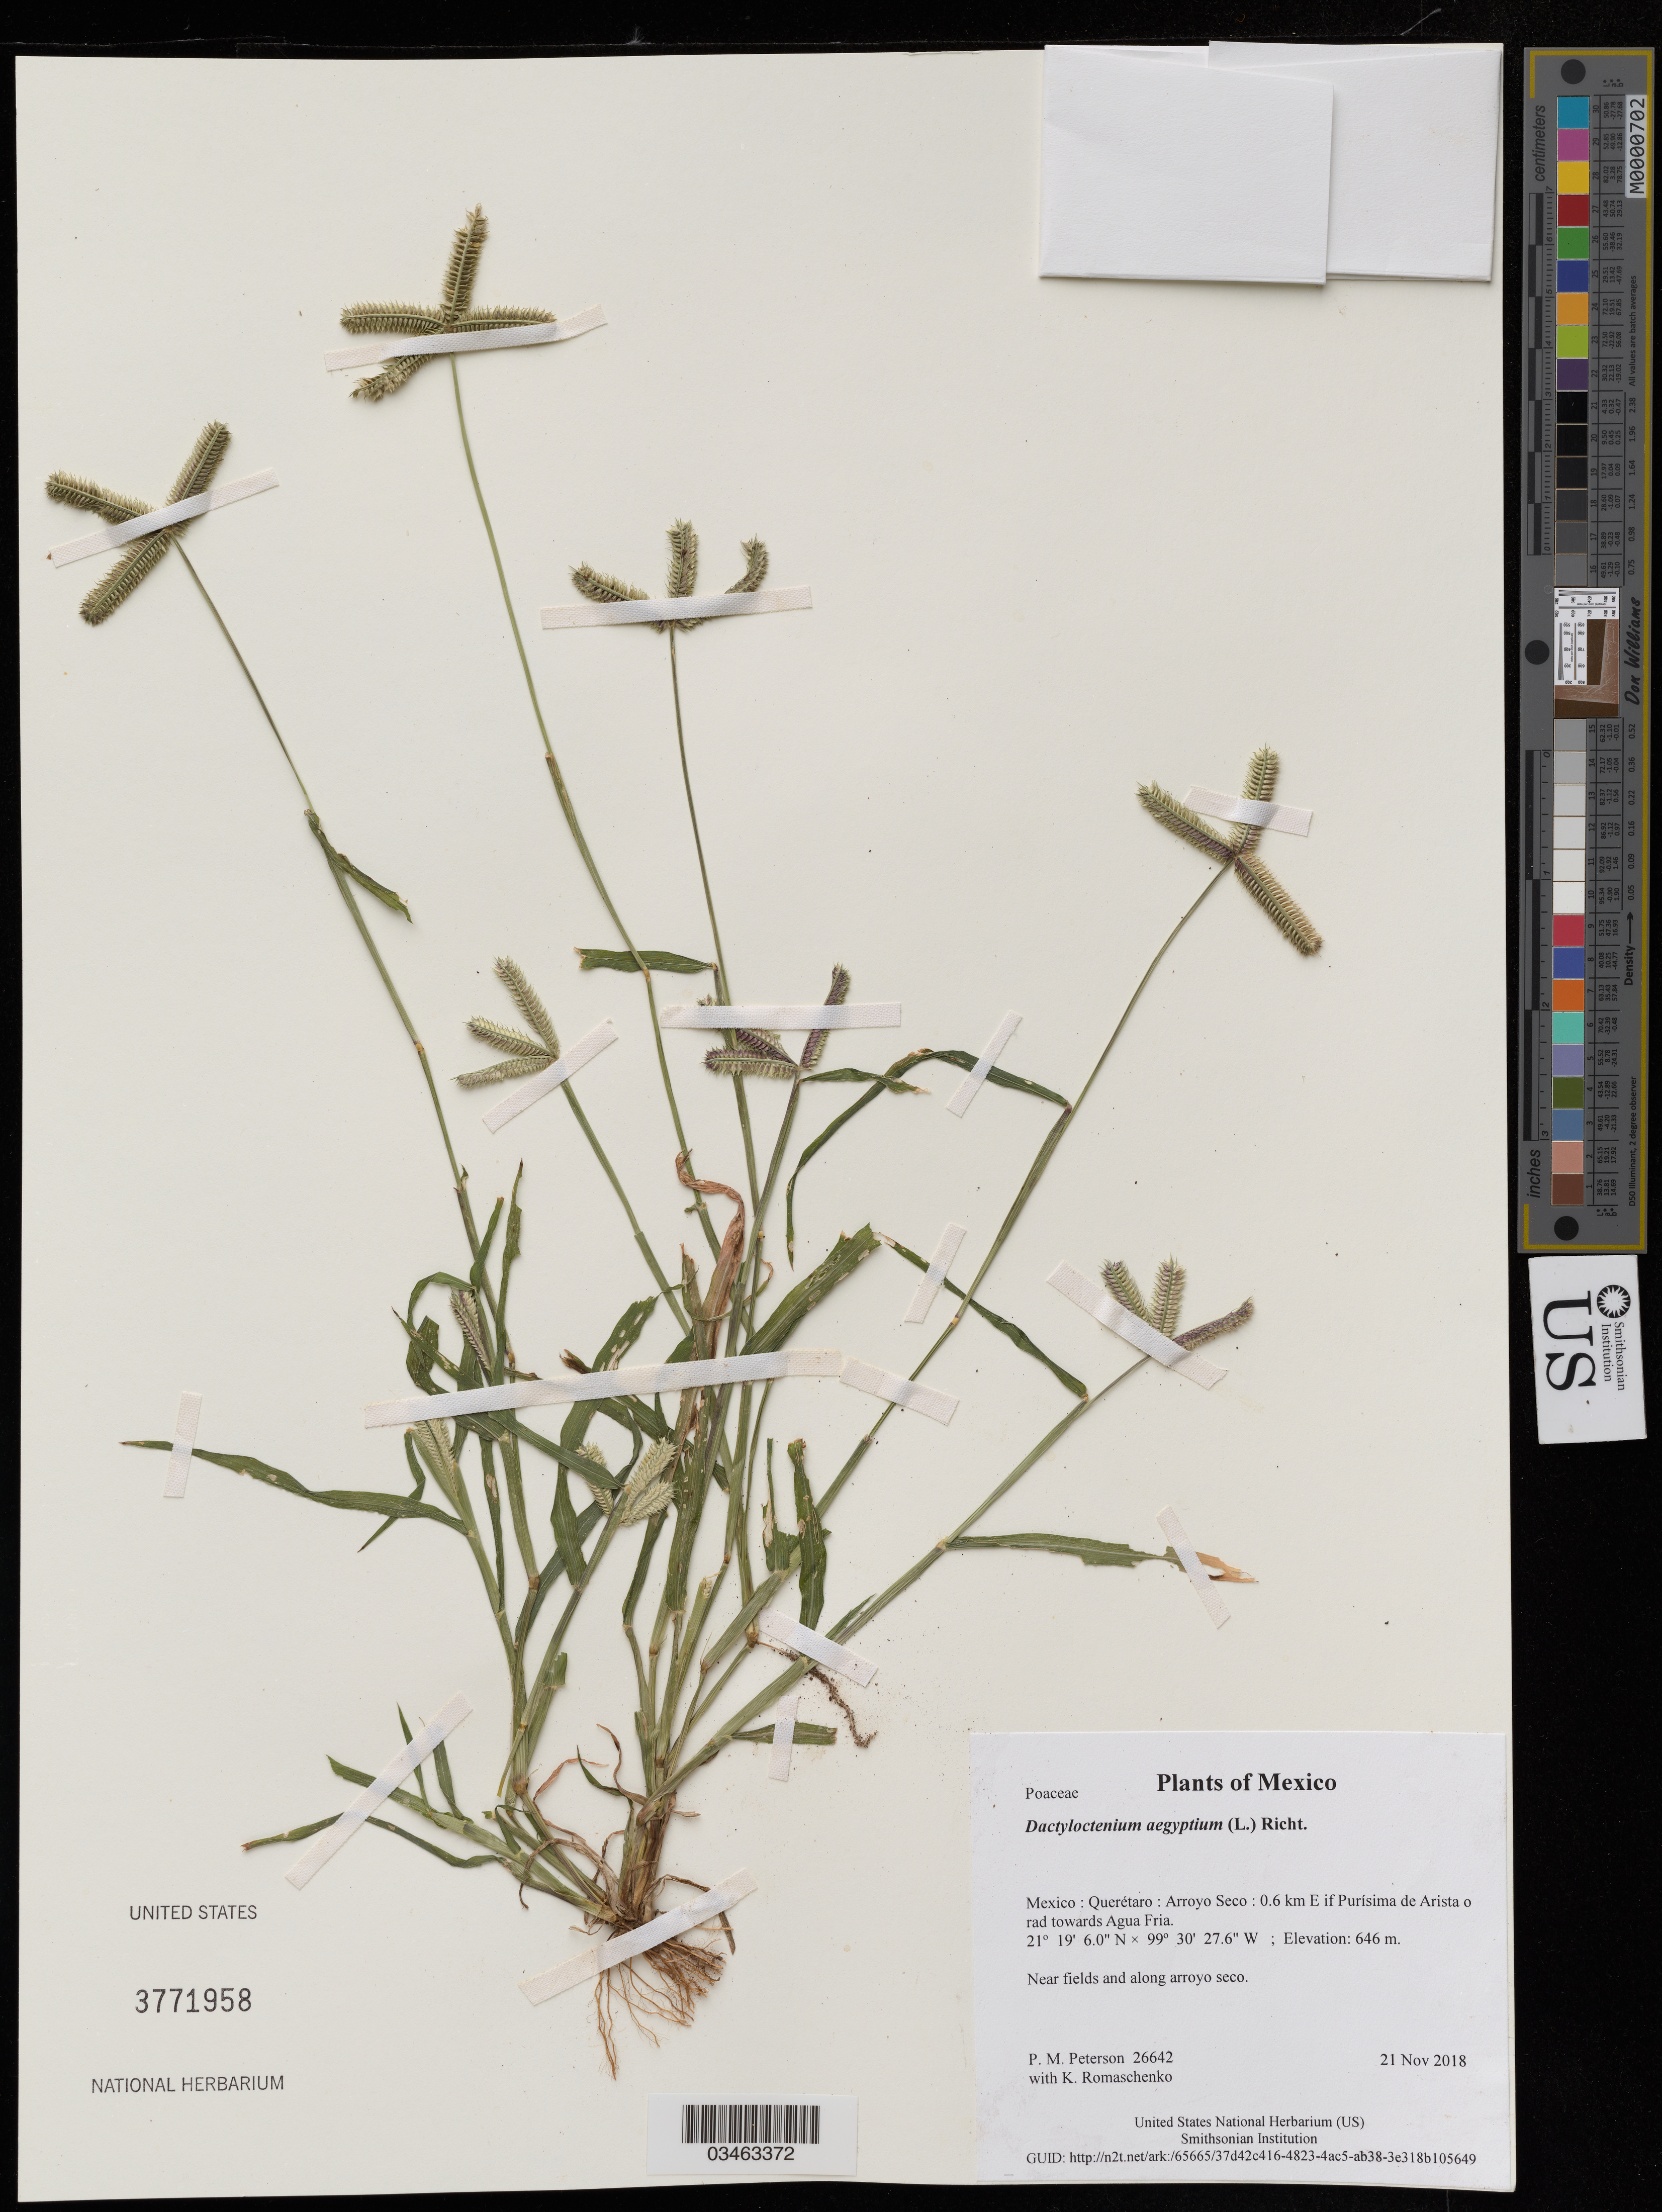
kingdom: Plantae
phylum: Tracheophyta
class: Liliopsida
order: Poales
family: Poaceae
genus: Dactyloctenium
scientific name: Dactyloctenium aegyptium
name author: (L.) Richt.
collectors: P. M. Peterson & K. Romaschenko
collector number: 26642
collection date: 2018-11-21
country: Mexico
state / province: Querétaro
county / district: Arroyo Seco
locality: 0.6 km E if Purísima de Arista o rad towards Agua Fria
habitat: Near fields and along arroyo seco.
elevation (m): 646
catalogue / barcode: US 3771958